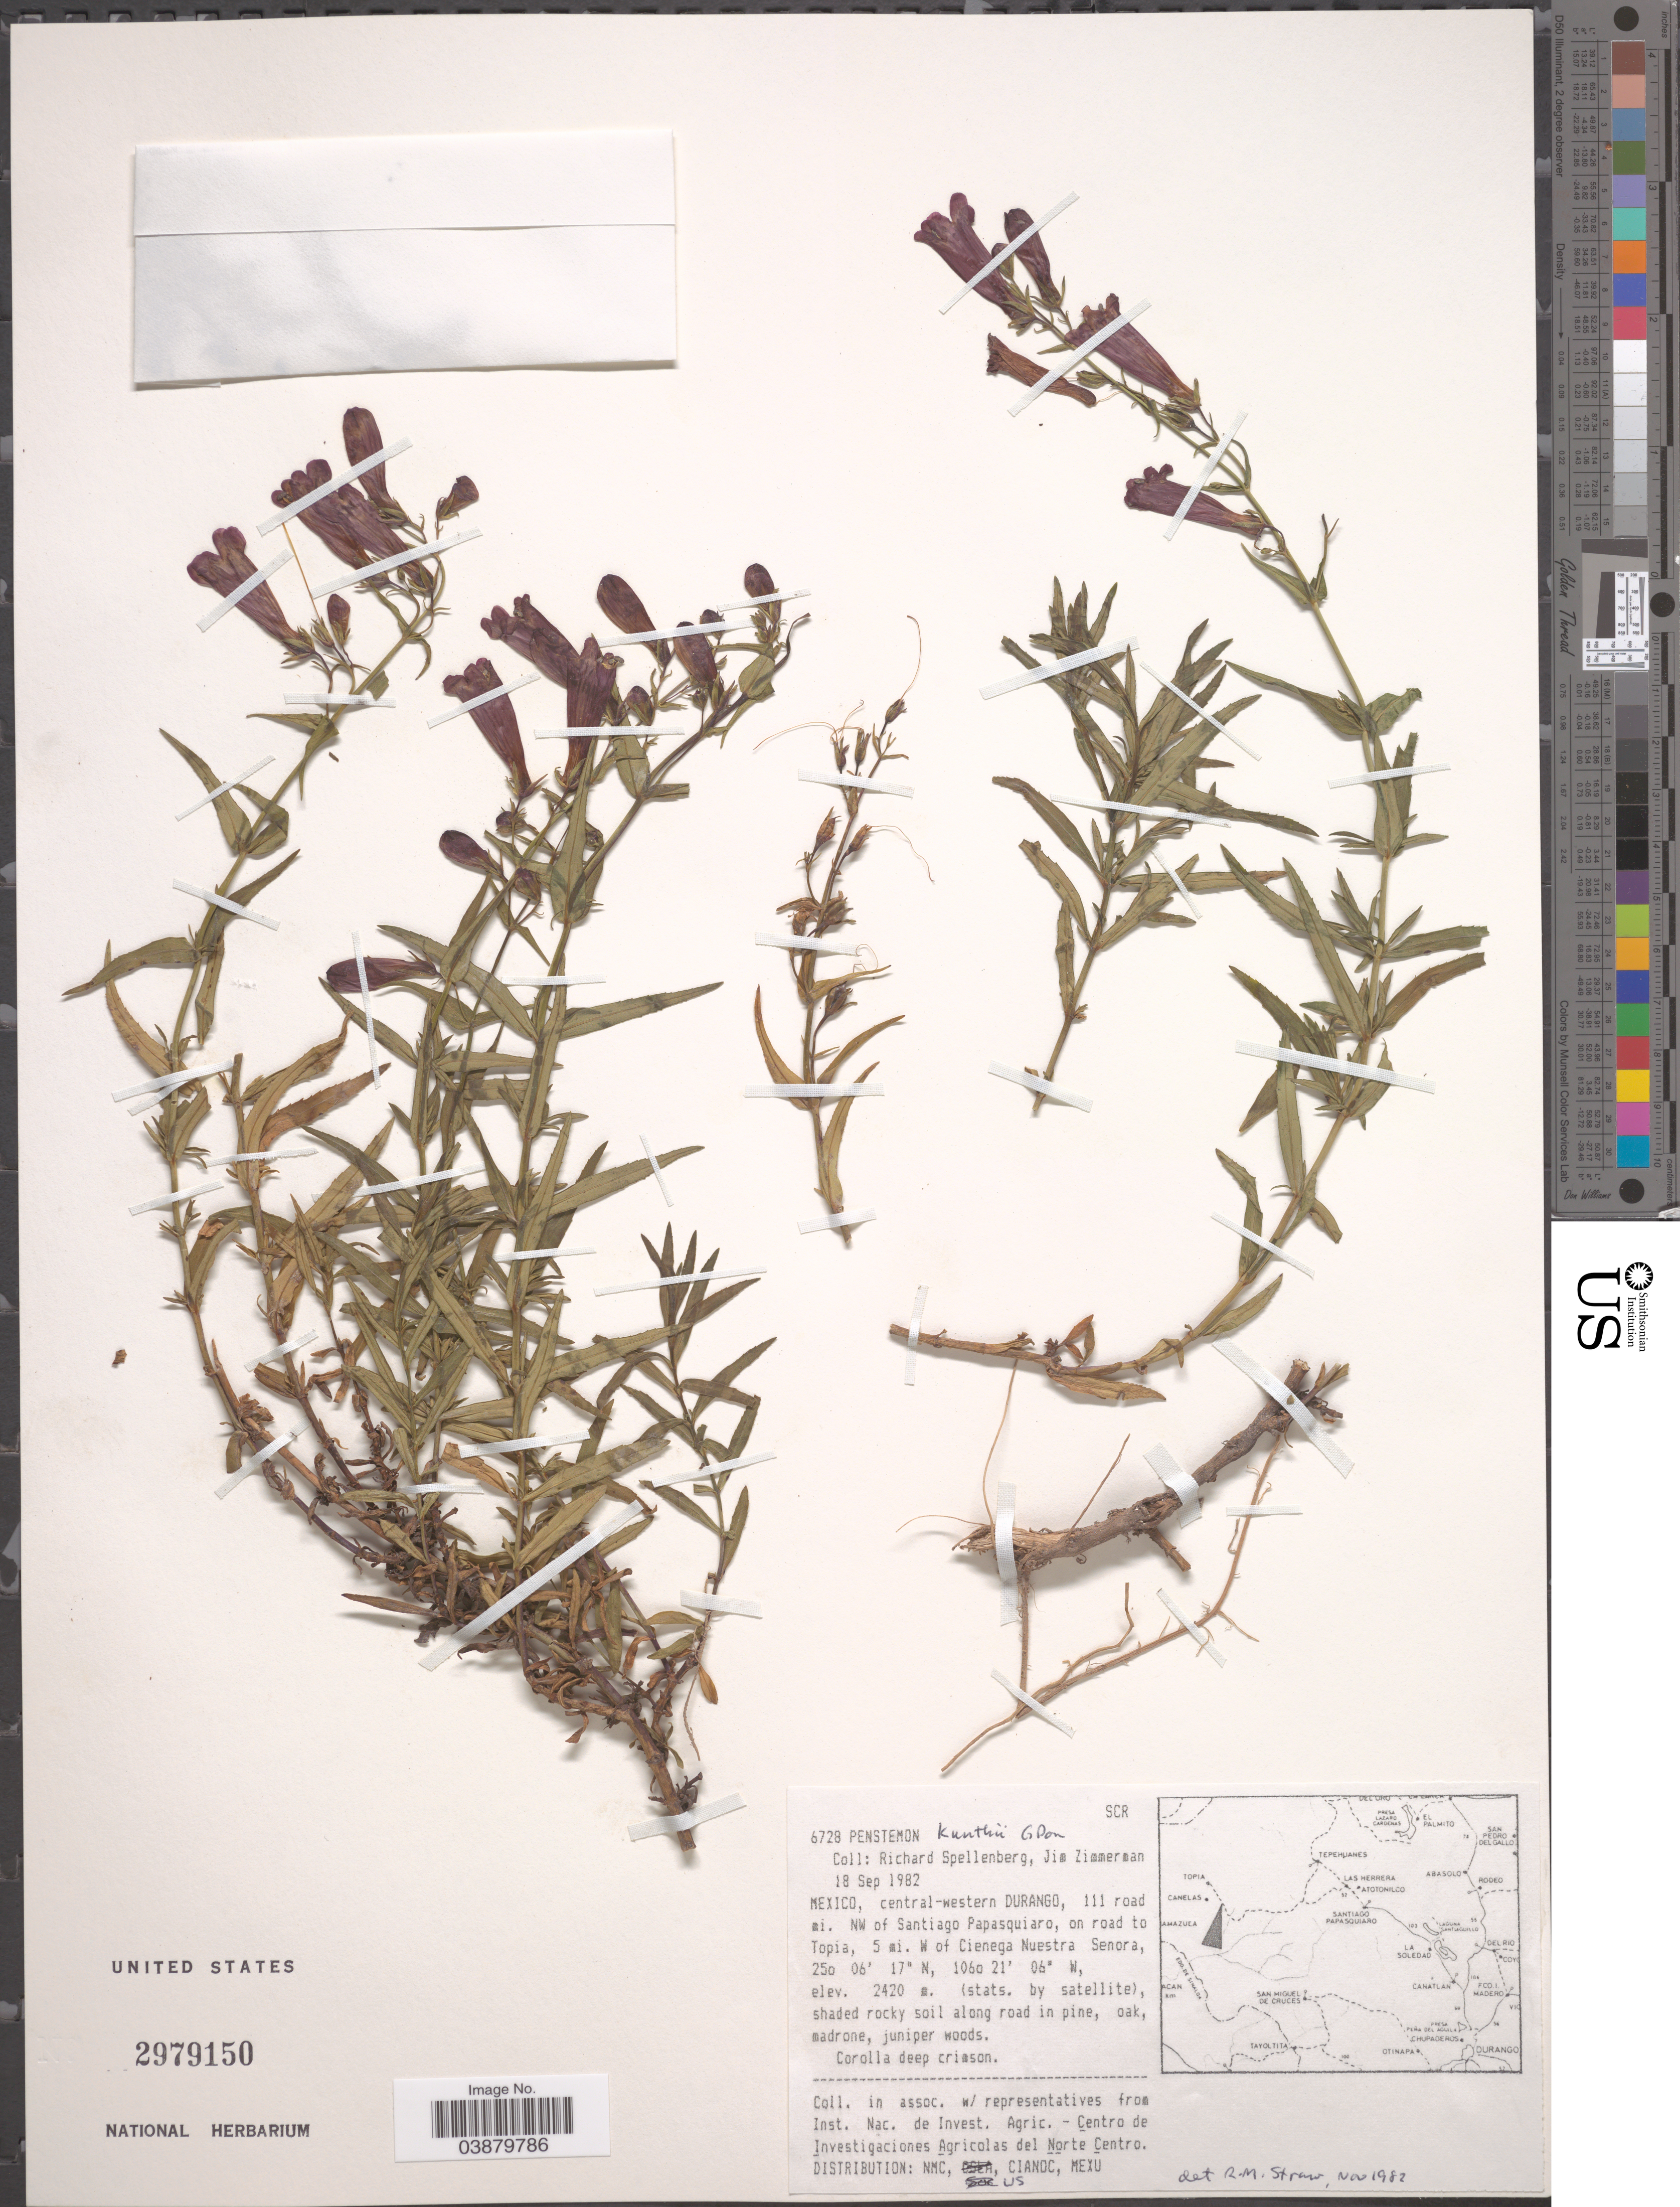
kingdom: Plantae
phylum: Tracheophyta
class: Magnoliopsida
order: Lamiales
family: Plantaginaceae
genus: Penstemon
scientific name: Penstemon kunthii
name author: G. Don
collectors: R. Spellenberg & J. Zimmerman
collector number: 6728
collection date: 1982-09-18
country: Mexico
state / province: Durango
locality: Central-western Durango, 111 road mi. NW of Santiago Papasquiaro, on road to Topia, 5 mi. W of Cienega Nuestra Senora.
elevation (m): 2420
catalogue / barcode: US 2979150